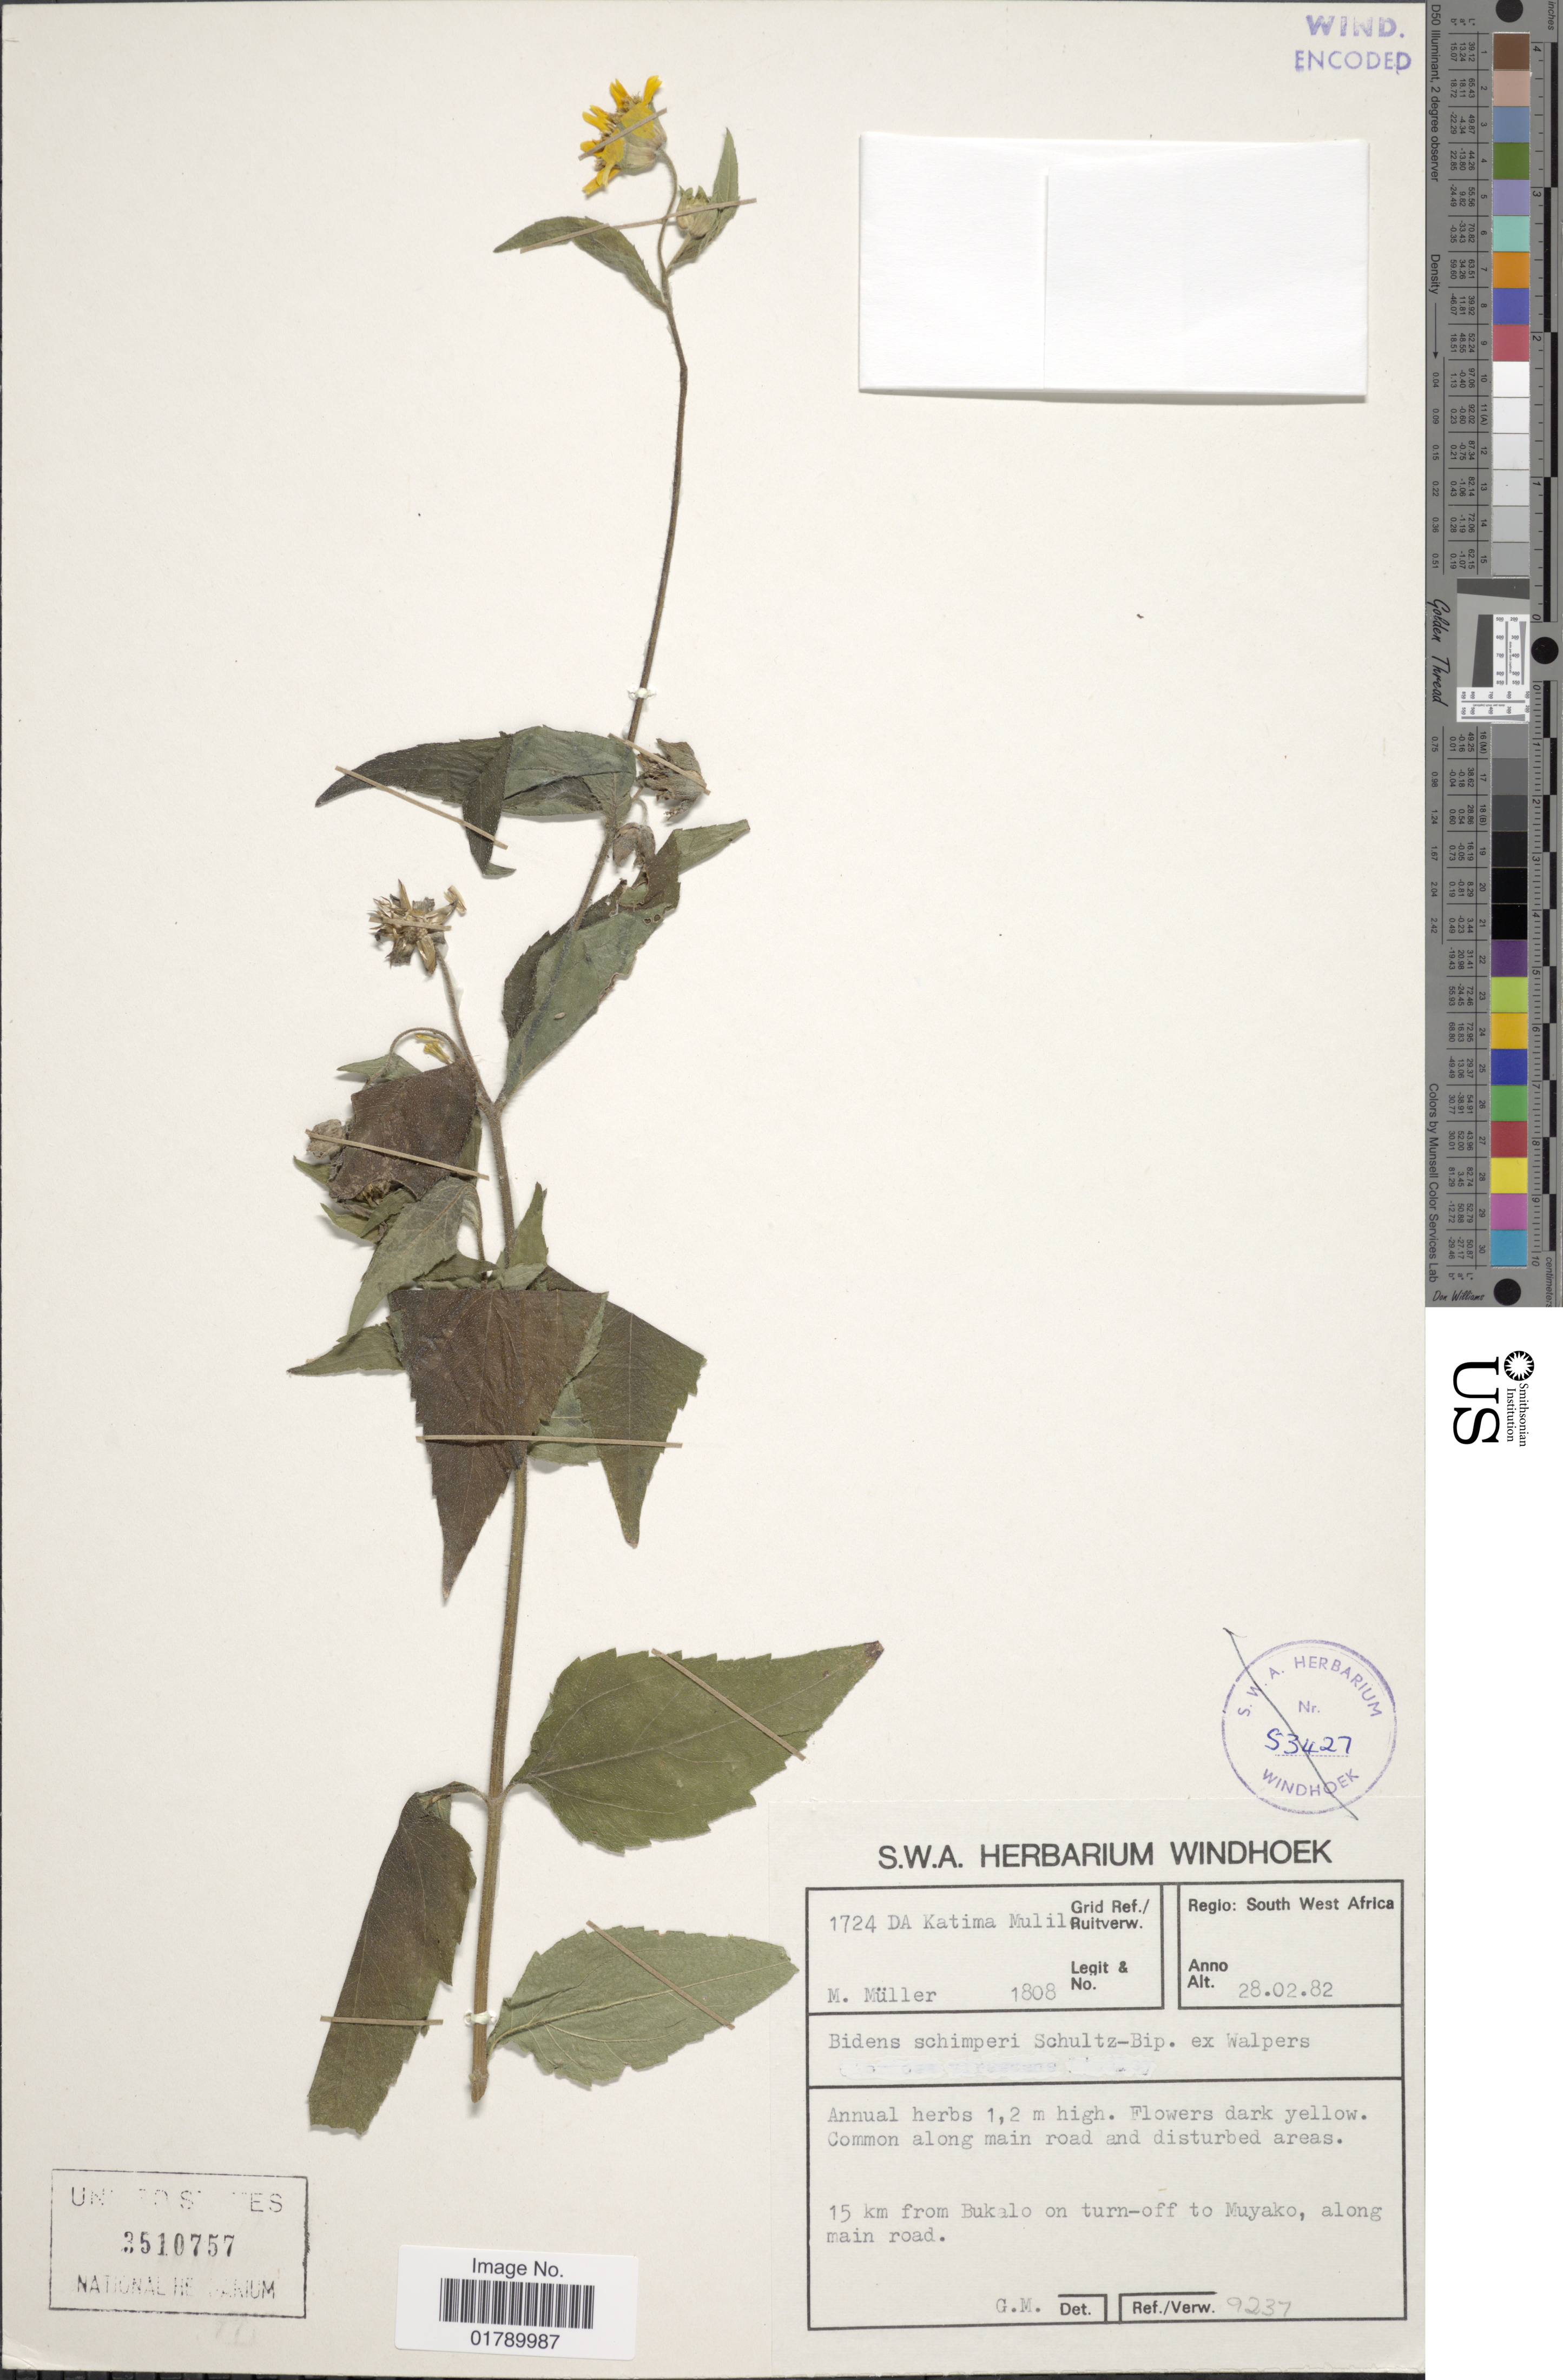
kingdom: Plantae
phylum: Tracheophyta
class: Magnoliopsida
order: Asterales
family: Asteraceae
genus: Bidens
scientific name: Bidens schimperi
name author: Sch. Bip. ex Walpers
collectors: M. Muller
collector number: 1724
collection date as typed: Transcribed d/m/y: 28/2/82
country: Namibia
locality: Regio: South West Africa, 15 km from Bukalo on turn-off to Muyako, along main road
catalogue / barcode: US 3510757